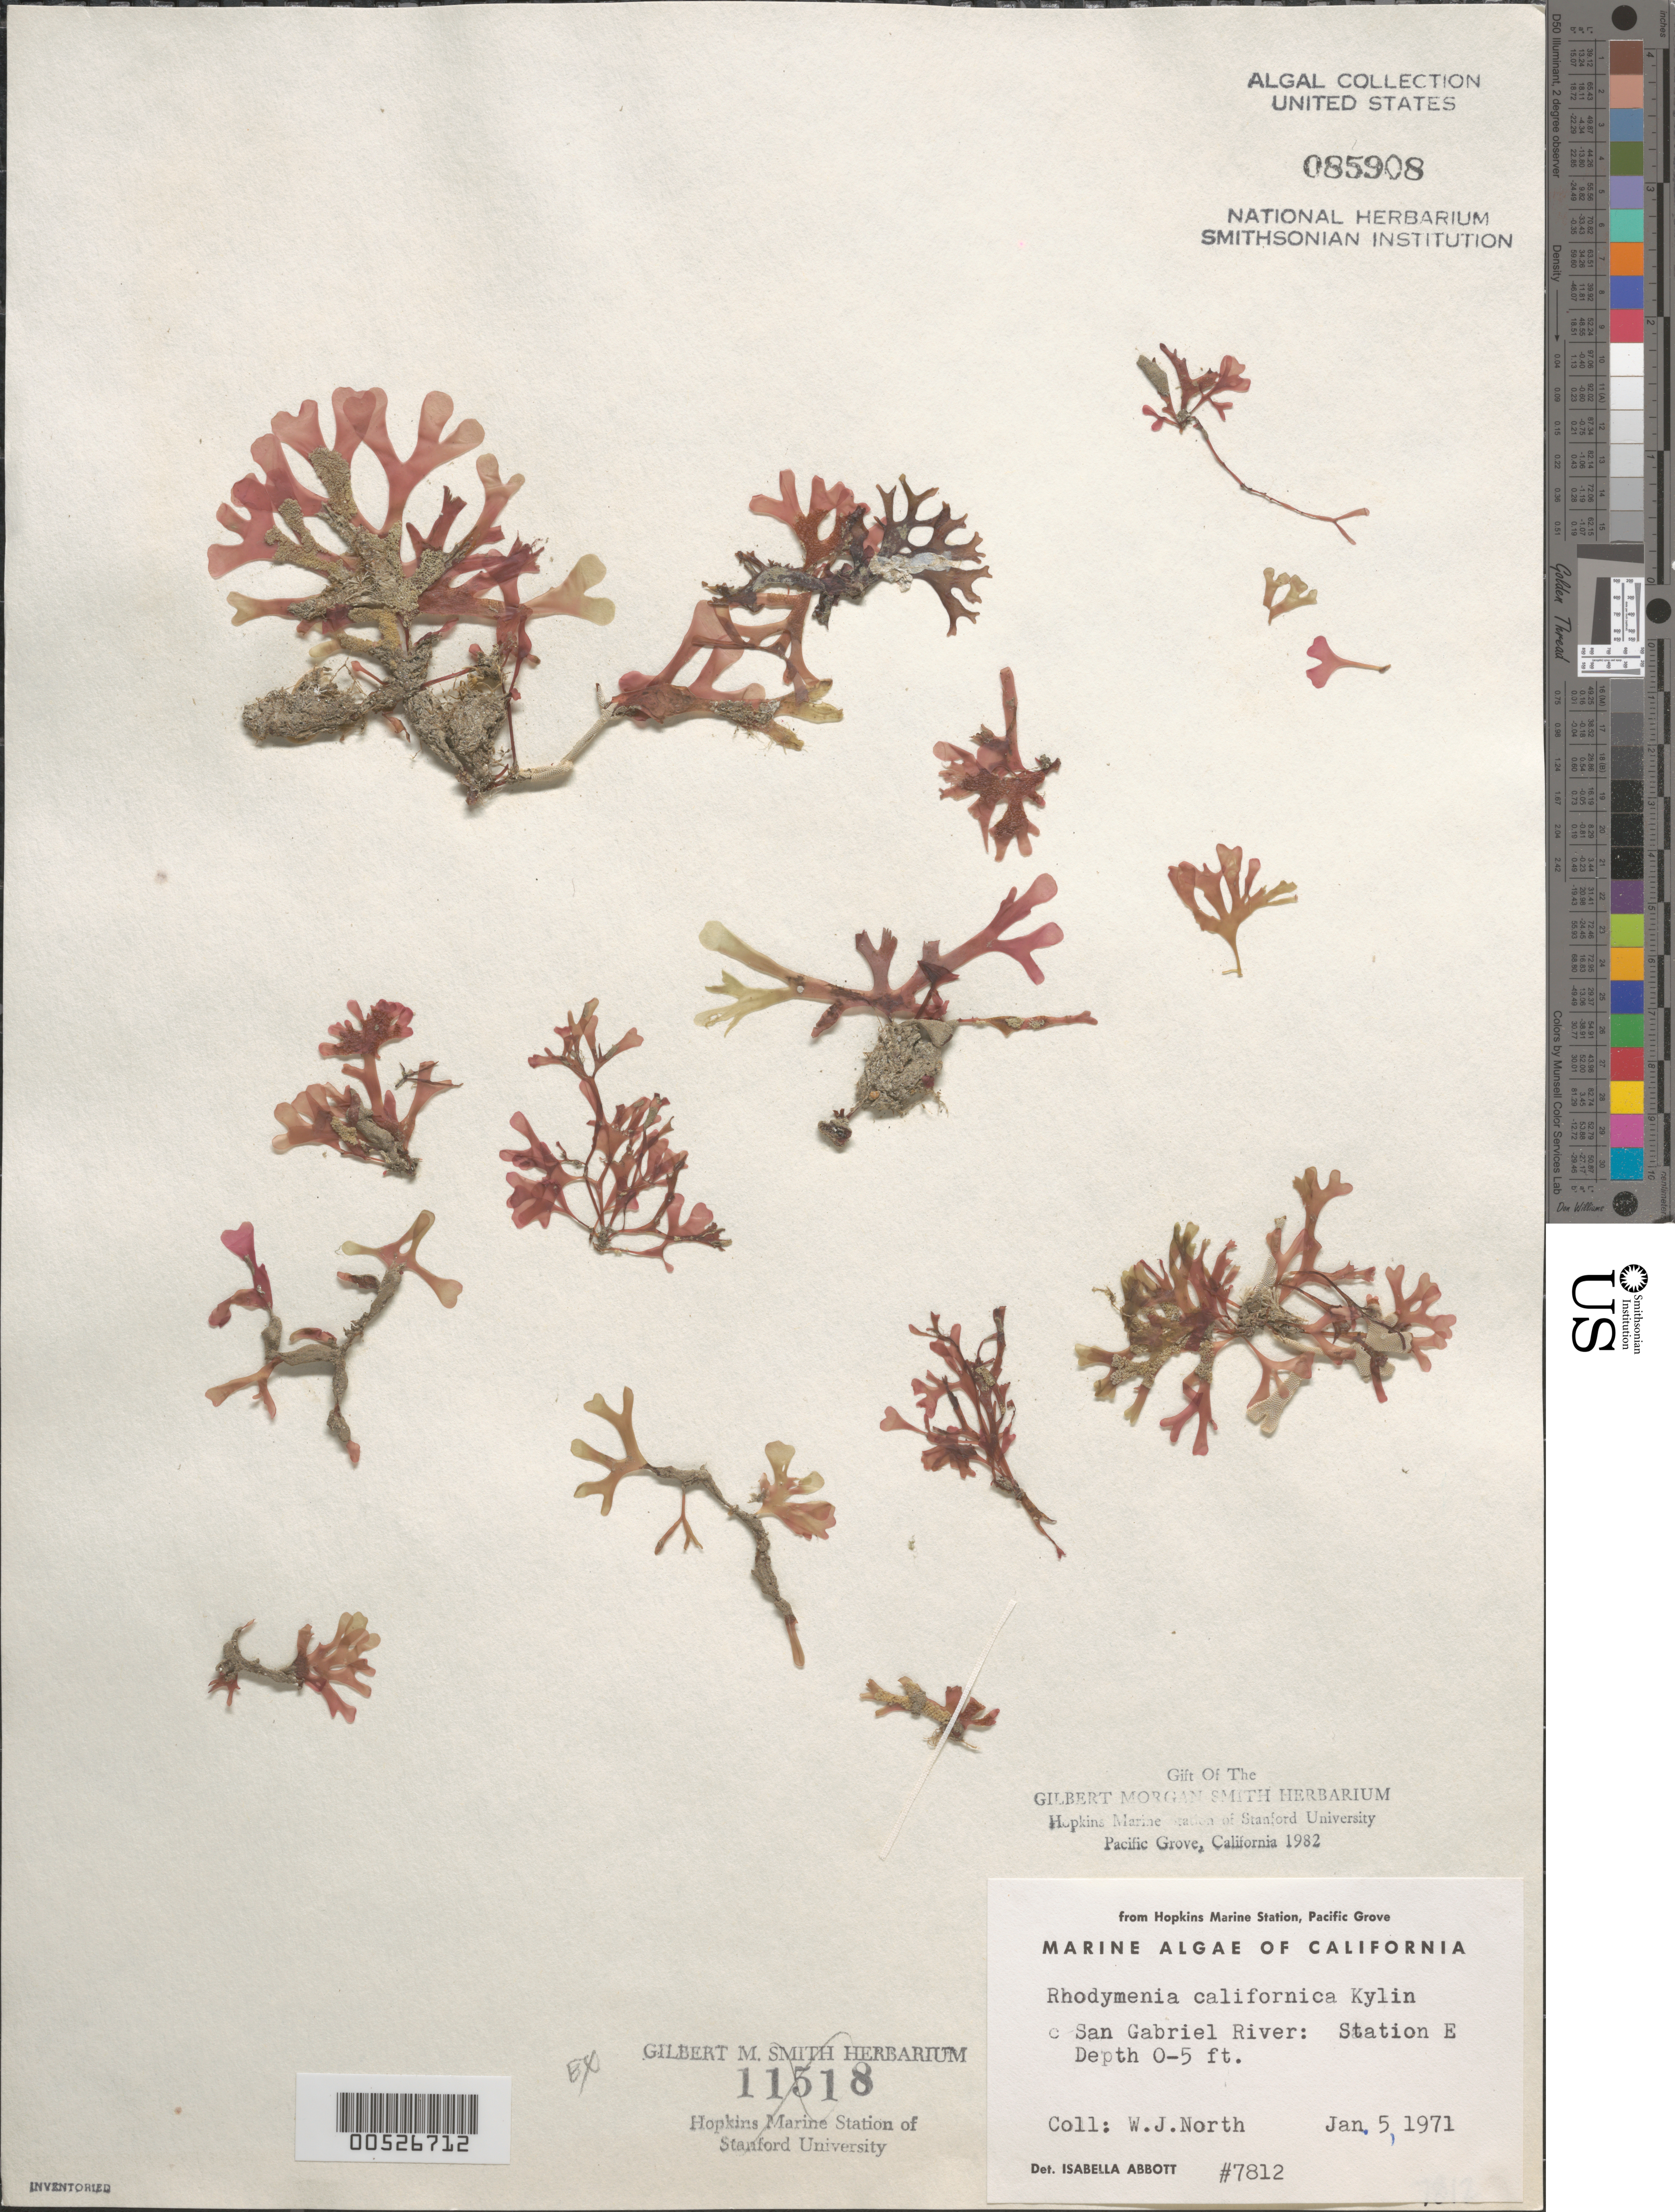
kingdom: Plantae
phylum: Rhodophyta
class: Florideophyceae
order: Rhodymeniales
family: Rhodymeniaceae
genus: Rhodymenia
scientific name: Rhodymenia californica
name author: Kylin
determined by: Abbott, Isabella A.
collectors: W. North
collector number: IAA 7812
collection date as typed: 05 Jan 1971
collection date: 1971-01-05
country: United States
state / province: California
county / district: Los Angeles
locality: San Gabriel River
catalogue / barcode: US 85908